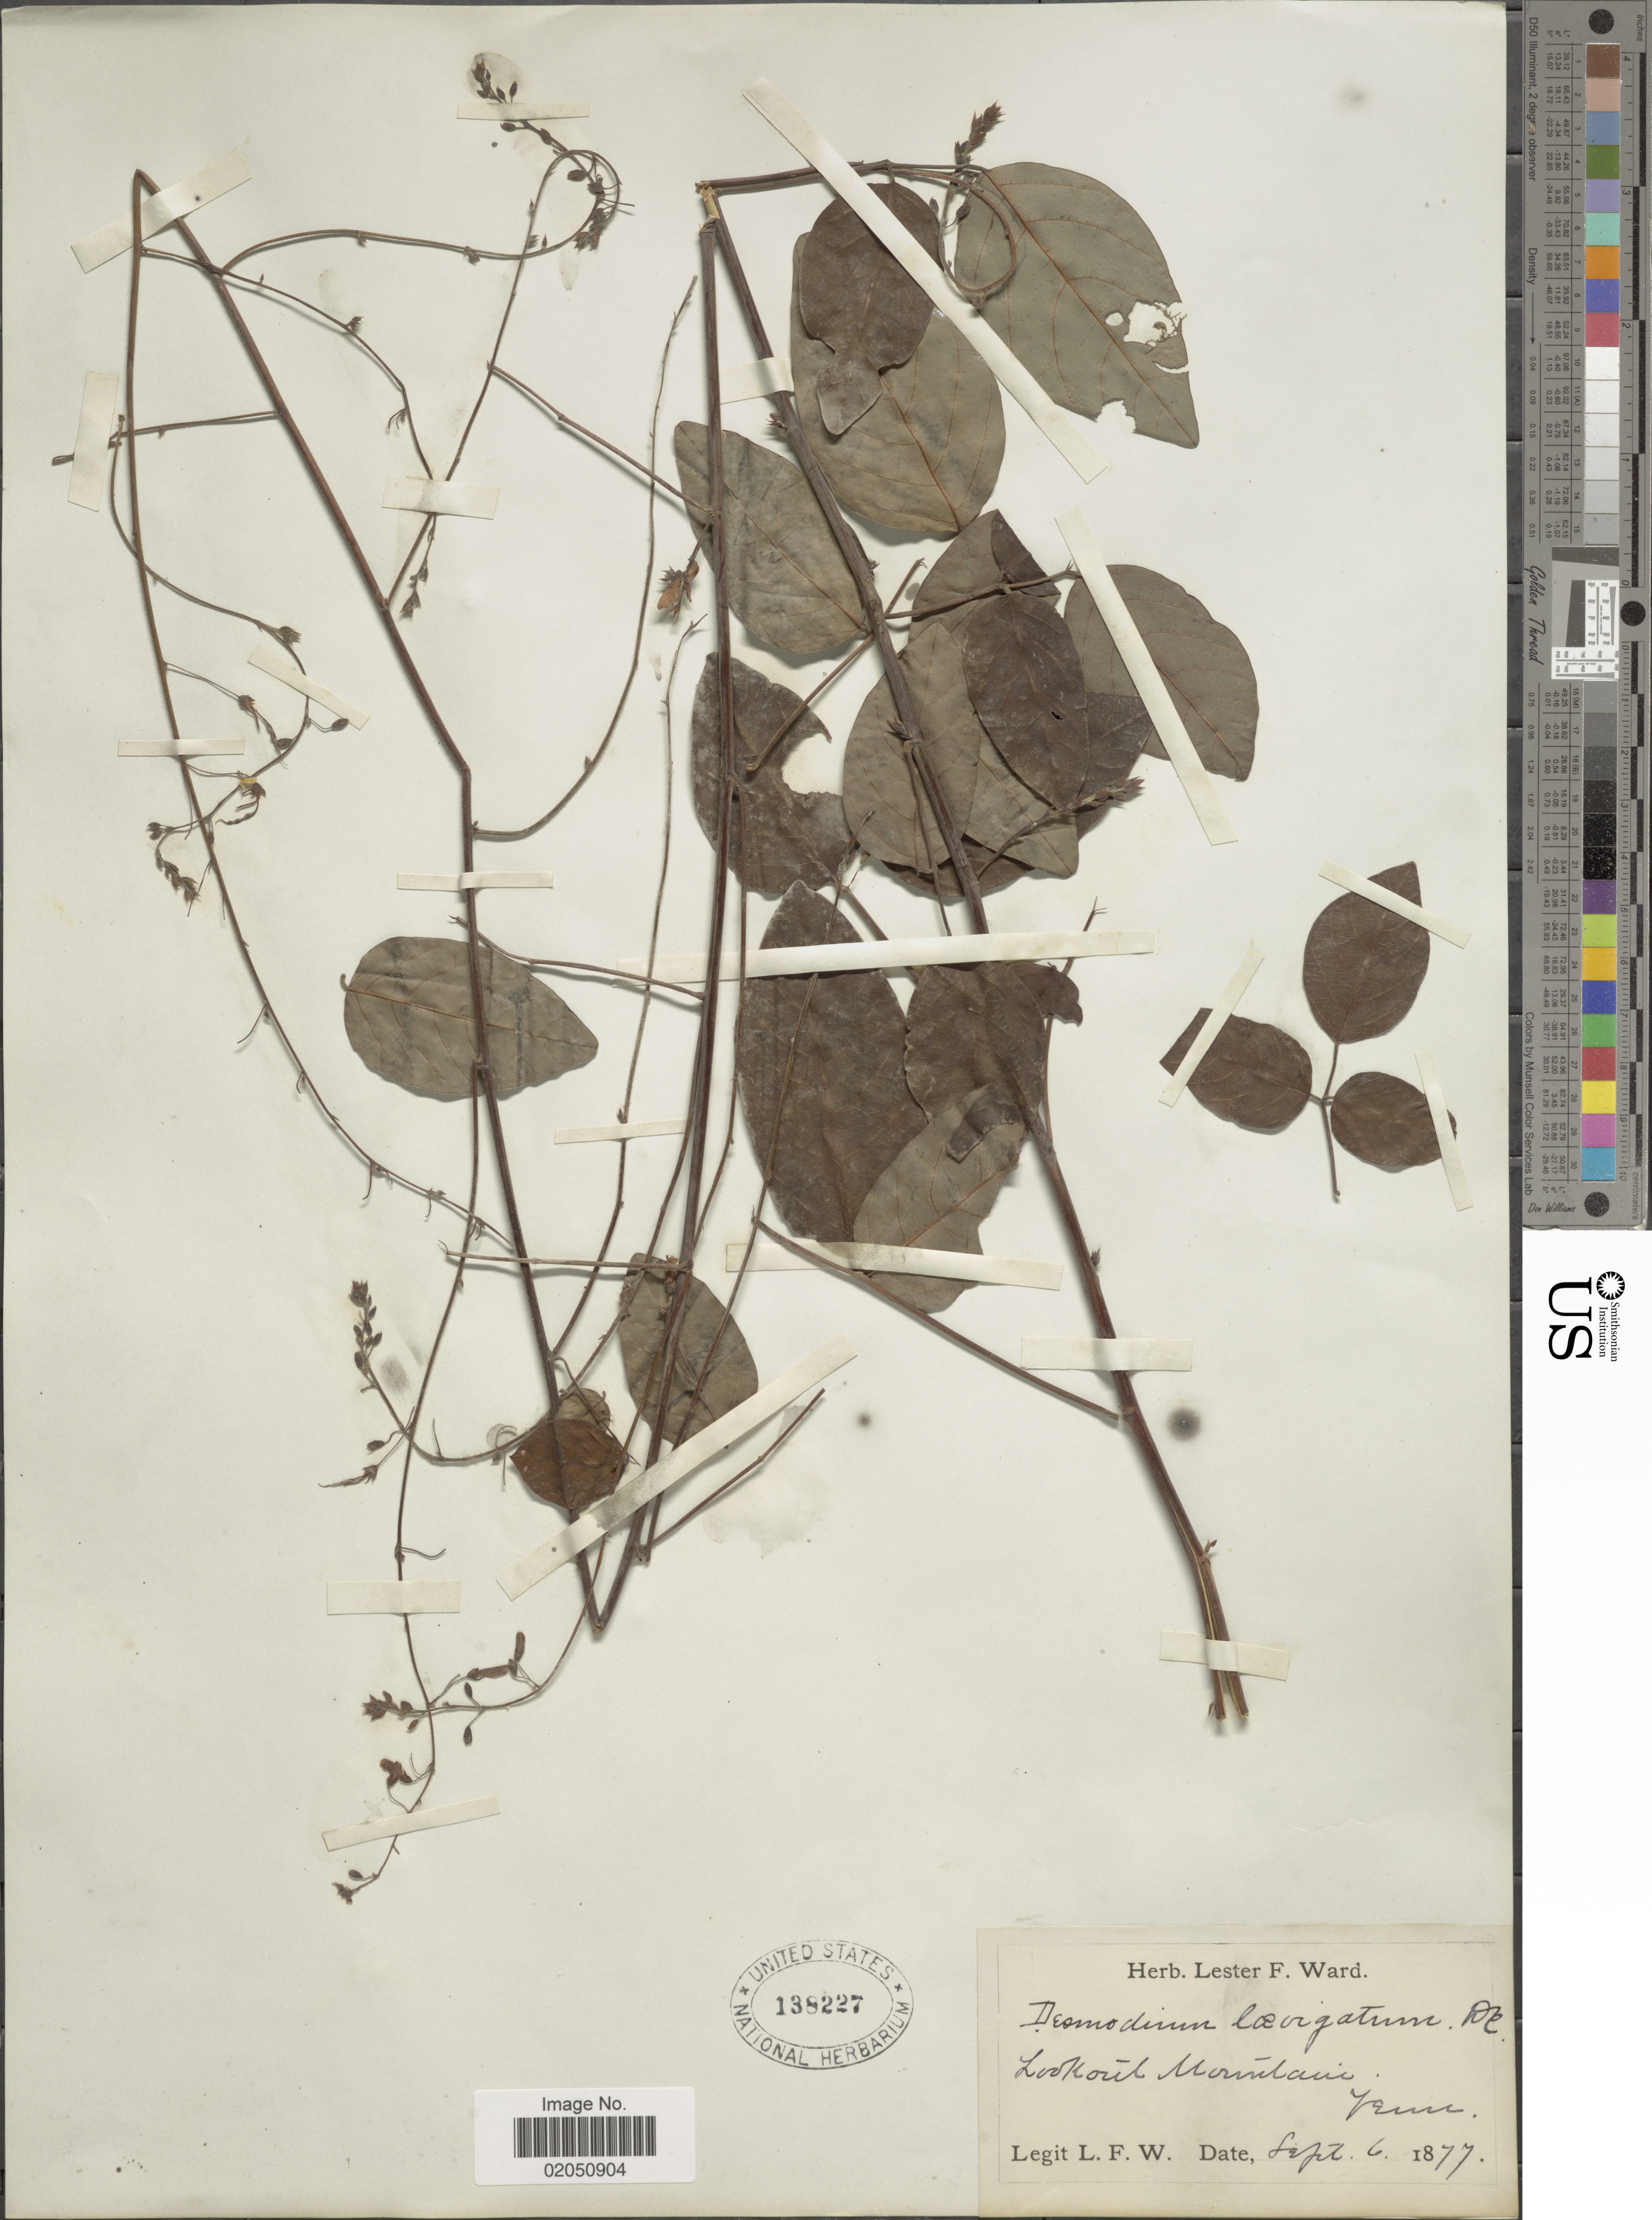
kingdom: Plantae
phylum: Tracheophyta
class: Magnoliopsida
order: Fabales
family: Fabaceae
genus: Desmodium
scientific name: Desmodium laevigatum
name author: (Nutt.) DC.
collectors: L. F. Ward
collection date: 1877-09-06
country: United States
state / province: Tennessee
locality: Lookout Mountain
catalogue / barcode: US 138227